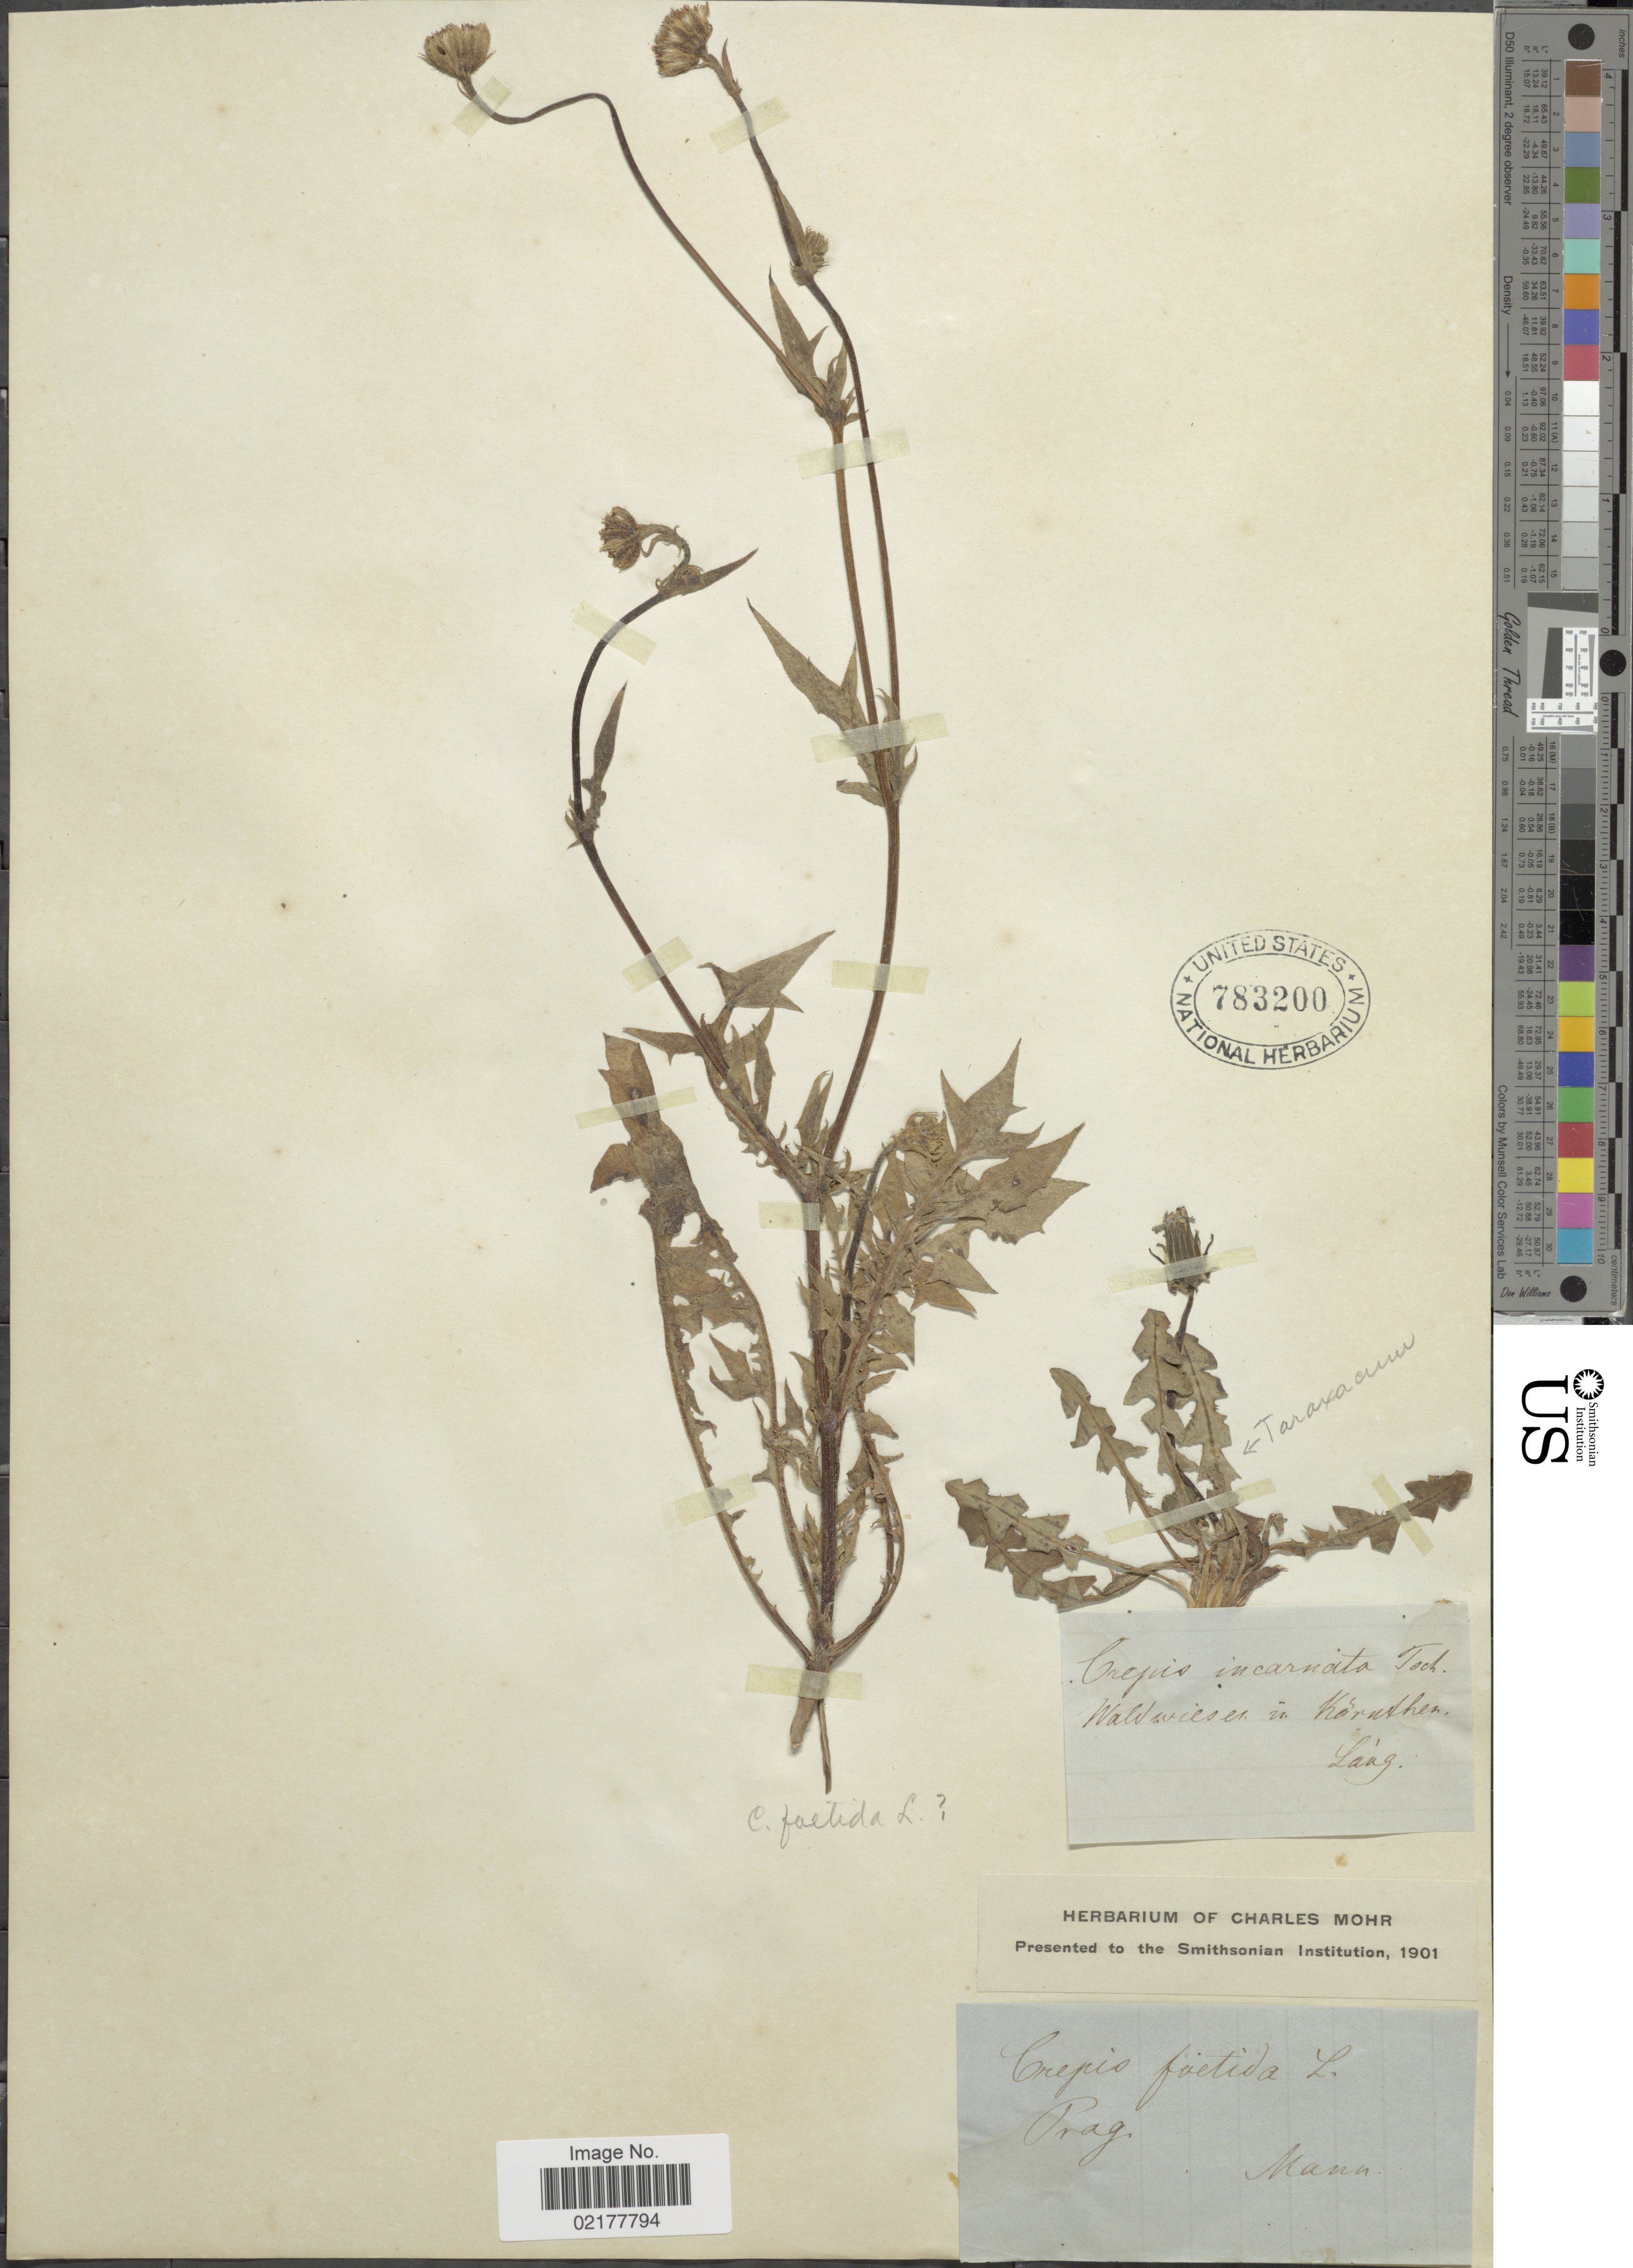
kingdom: Plantae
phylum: Tracheophyta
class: Magnoliopsida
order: Asterales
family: Asteraceae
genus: Crepis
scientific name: Crepis foetida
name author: L.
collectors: -- Lang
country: Germany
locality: Prag. Waldwiesen in Korduthen [unsure placement]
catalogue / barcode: US 783200